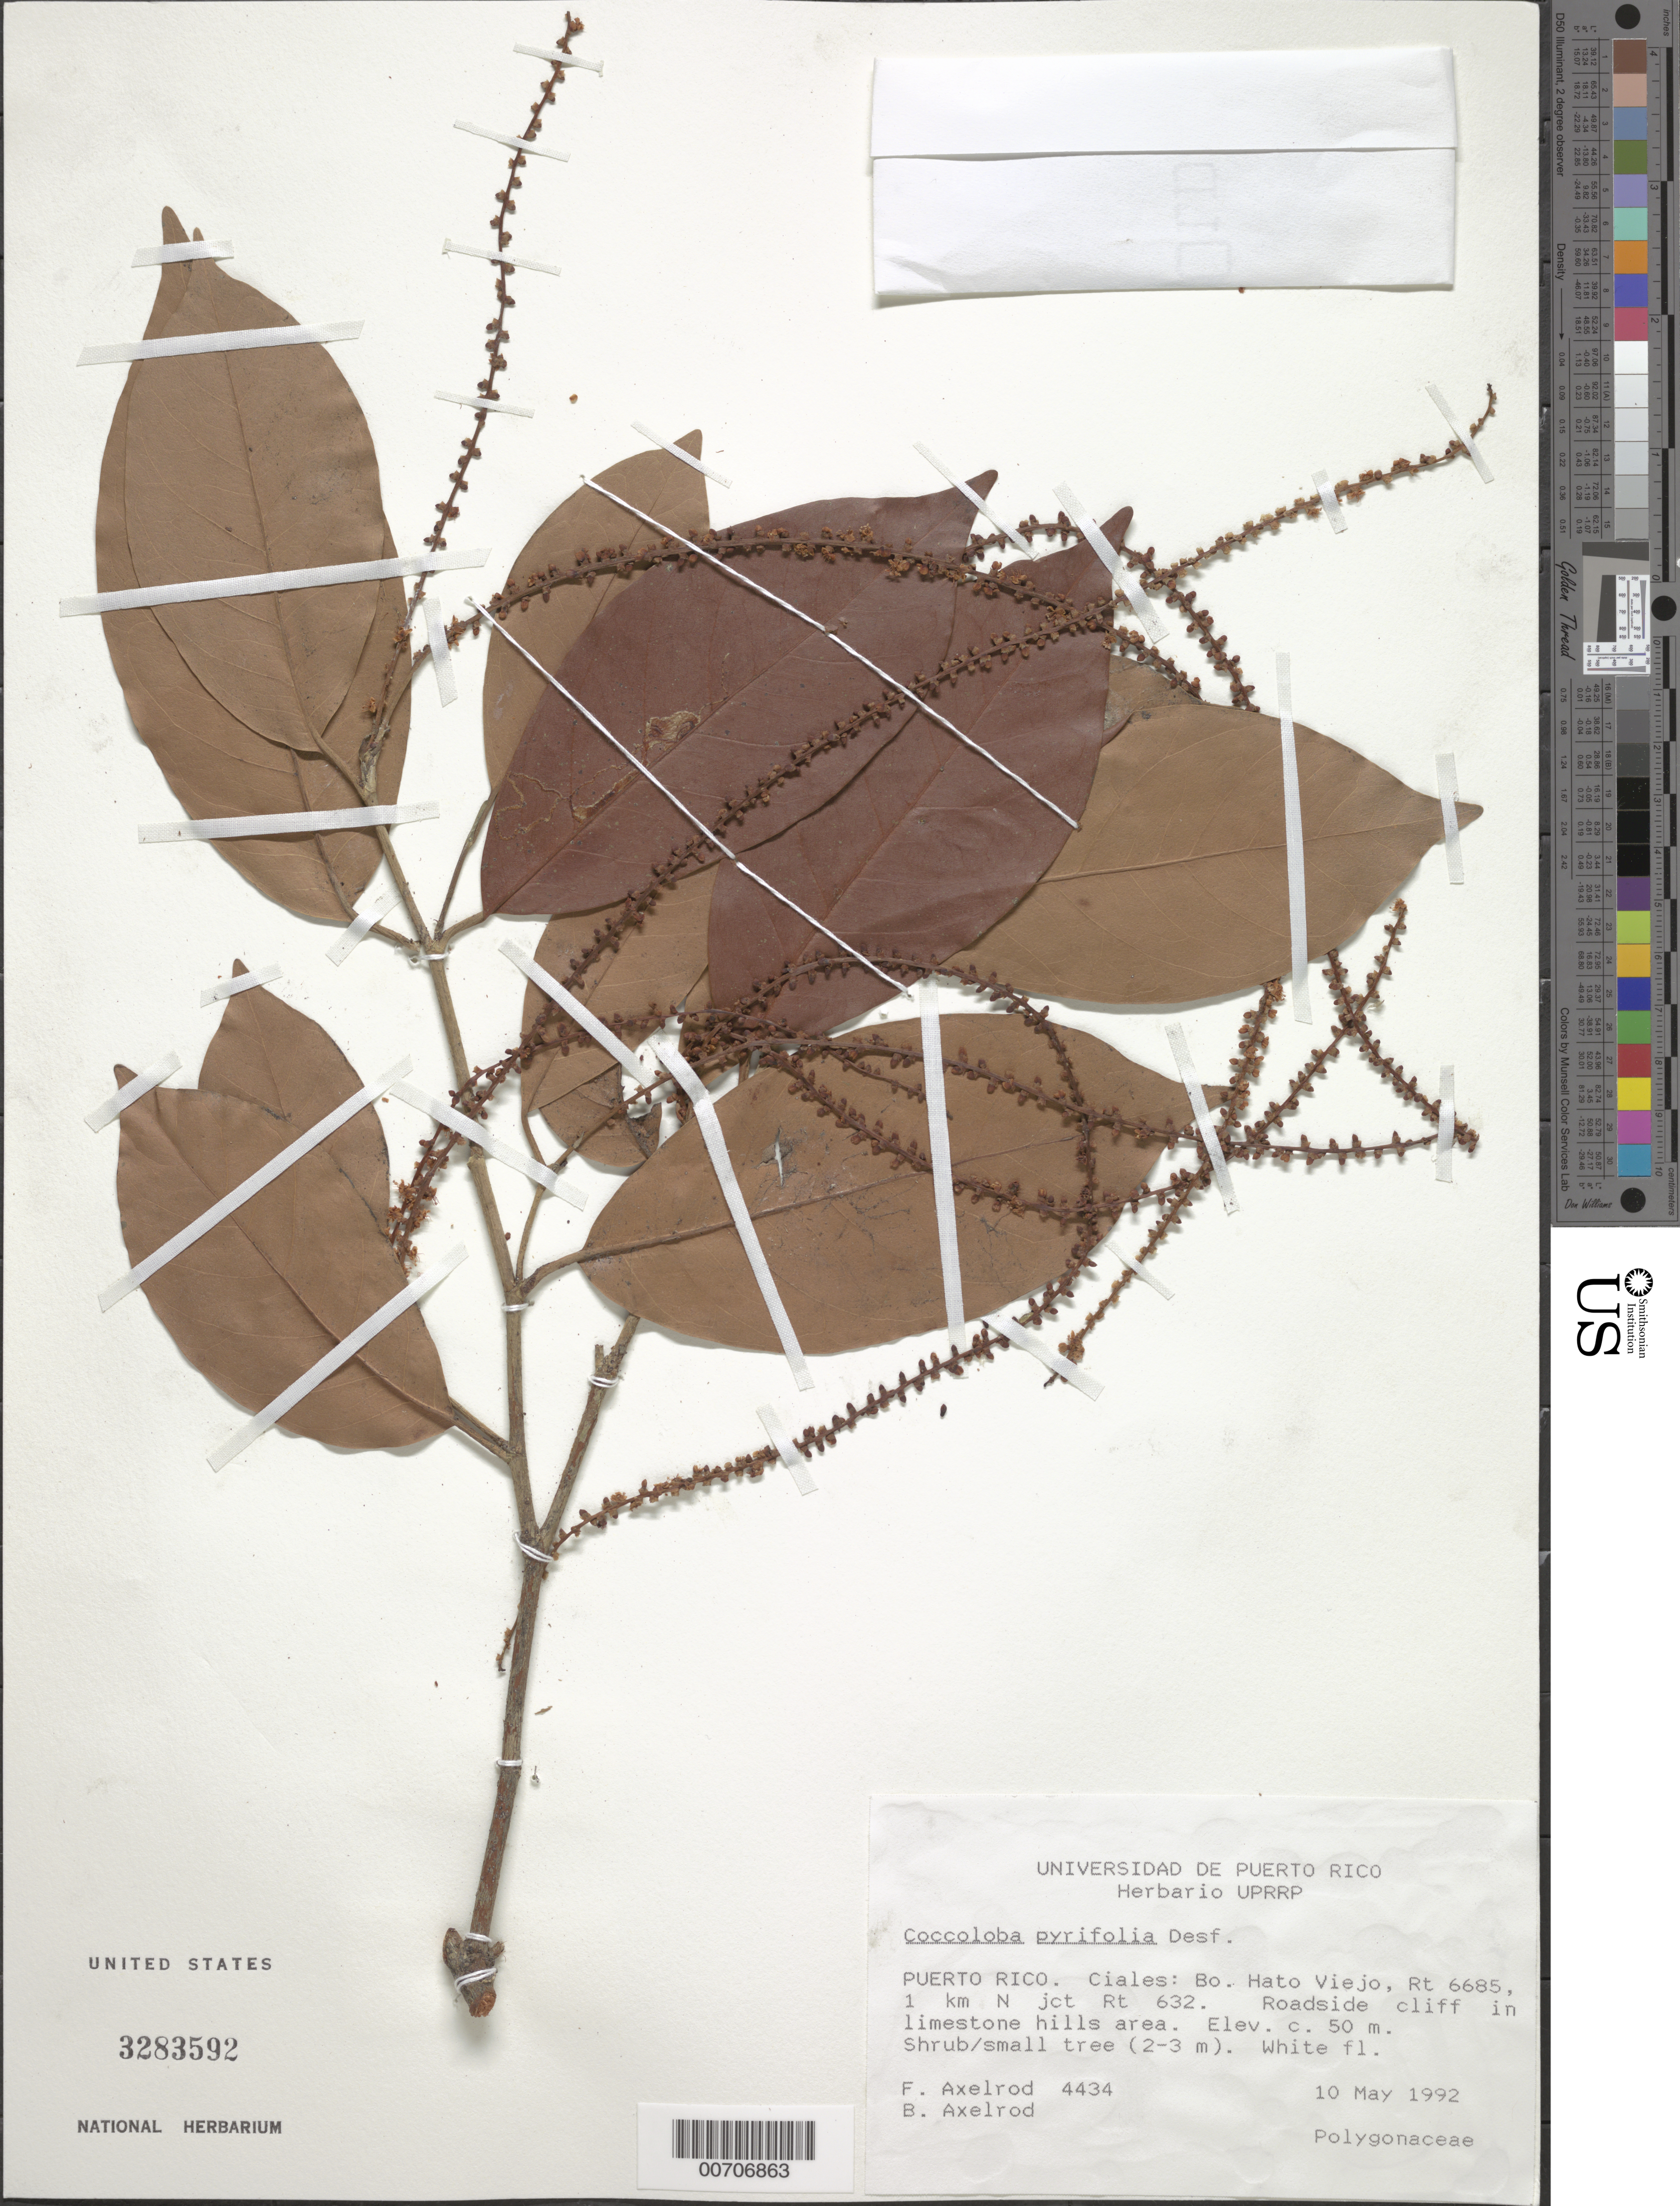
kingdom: Plantae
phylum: Tracheophyta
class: Magnoliopsida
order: Caryophyllales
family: Polygonaceae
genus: Coccoloba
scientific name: Coccoloba pyrifolia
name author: Desf.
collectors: F. S. Axelrod & B. Axelrod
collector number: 4434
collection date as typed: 10 May 1992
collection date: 1992-05-10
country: Puerto Rico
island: Greater Antilles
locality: Ciales: Bo. Hato Viejo, Rt. 6685, 1 km N jct. Rt. 632.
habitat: Roadside cliff in limestone hills area.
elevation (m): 50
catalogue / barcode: US 3283592